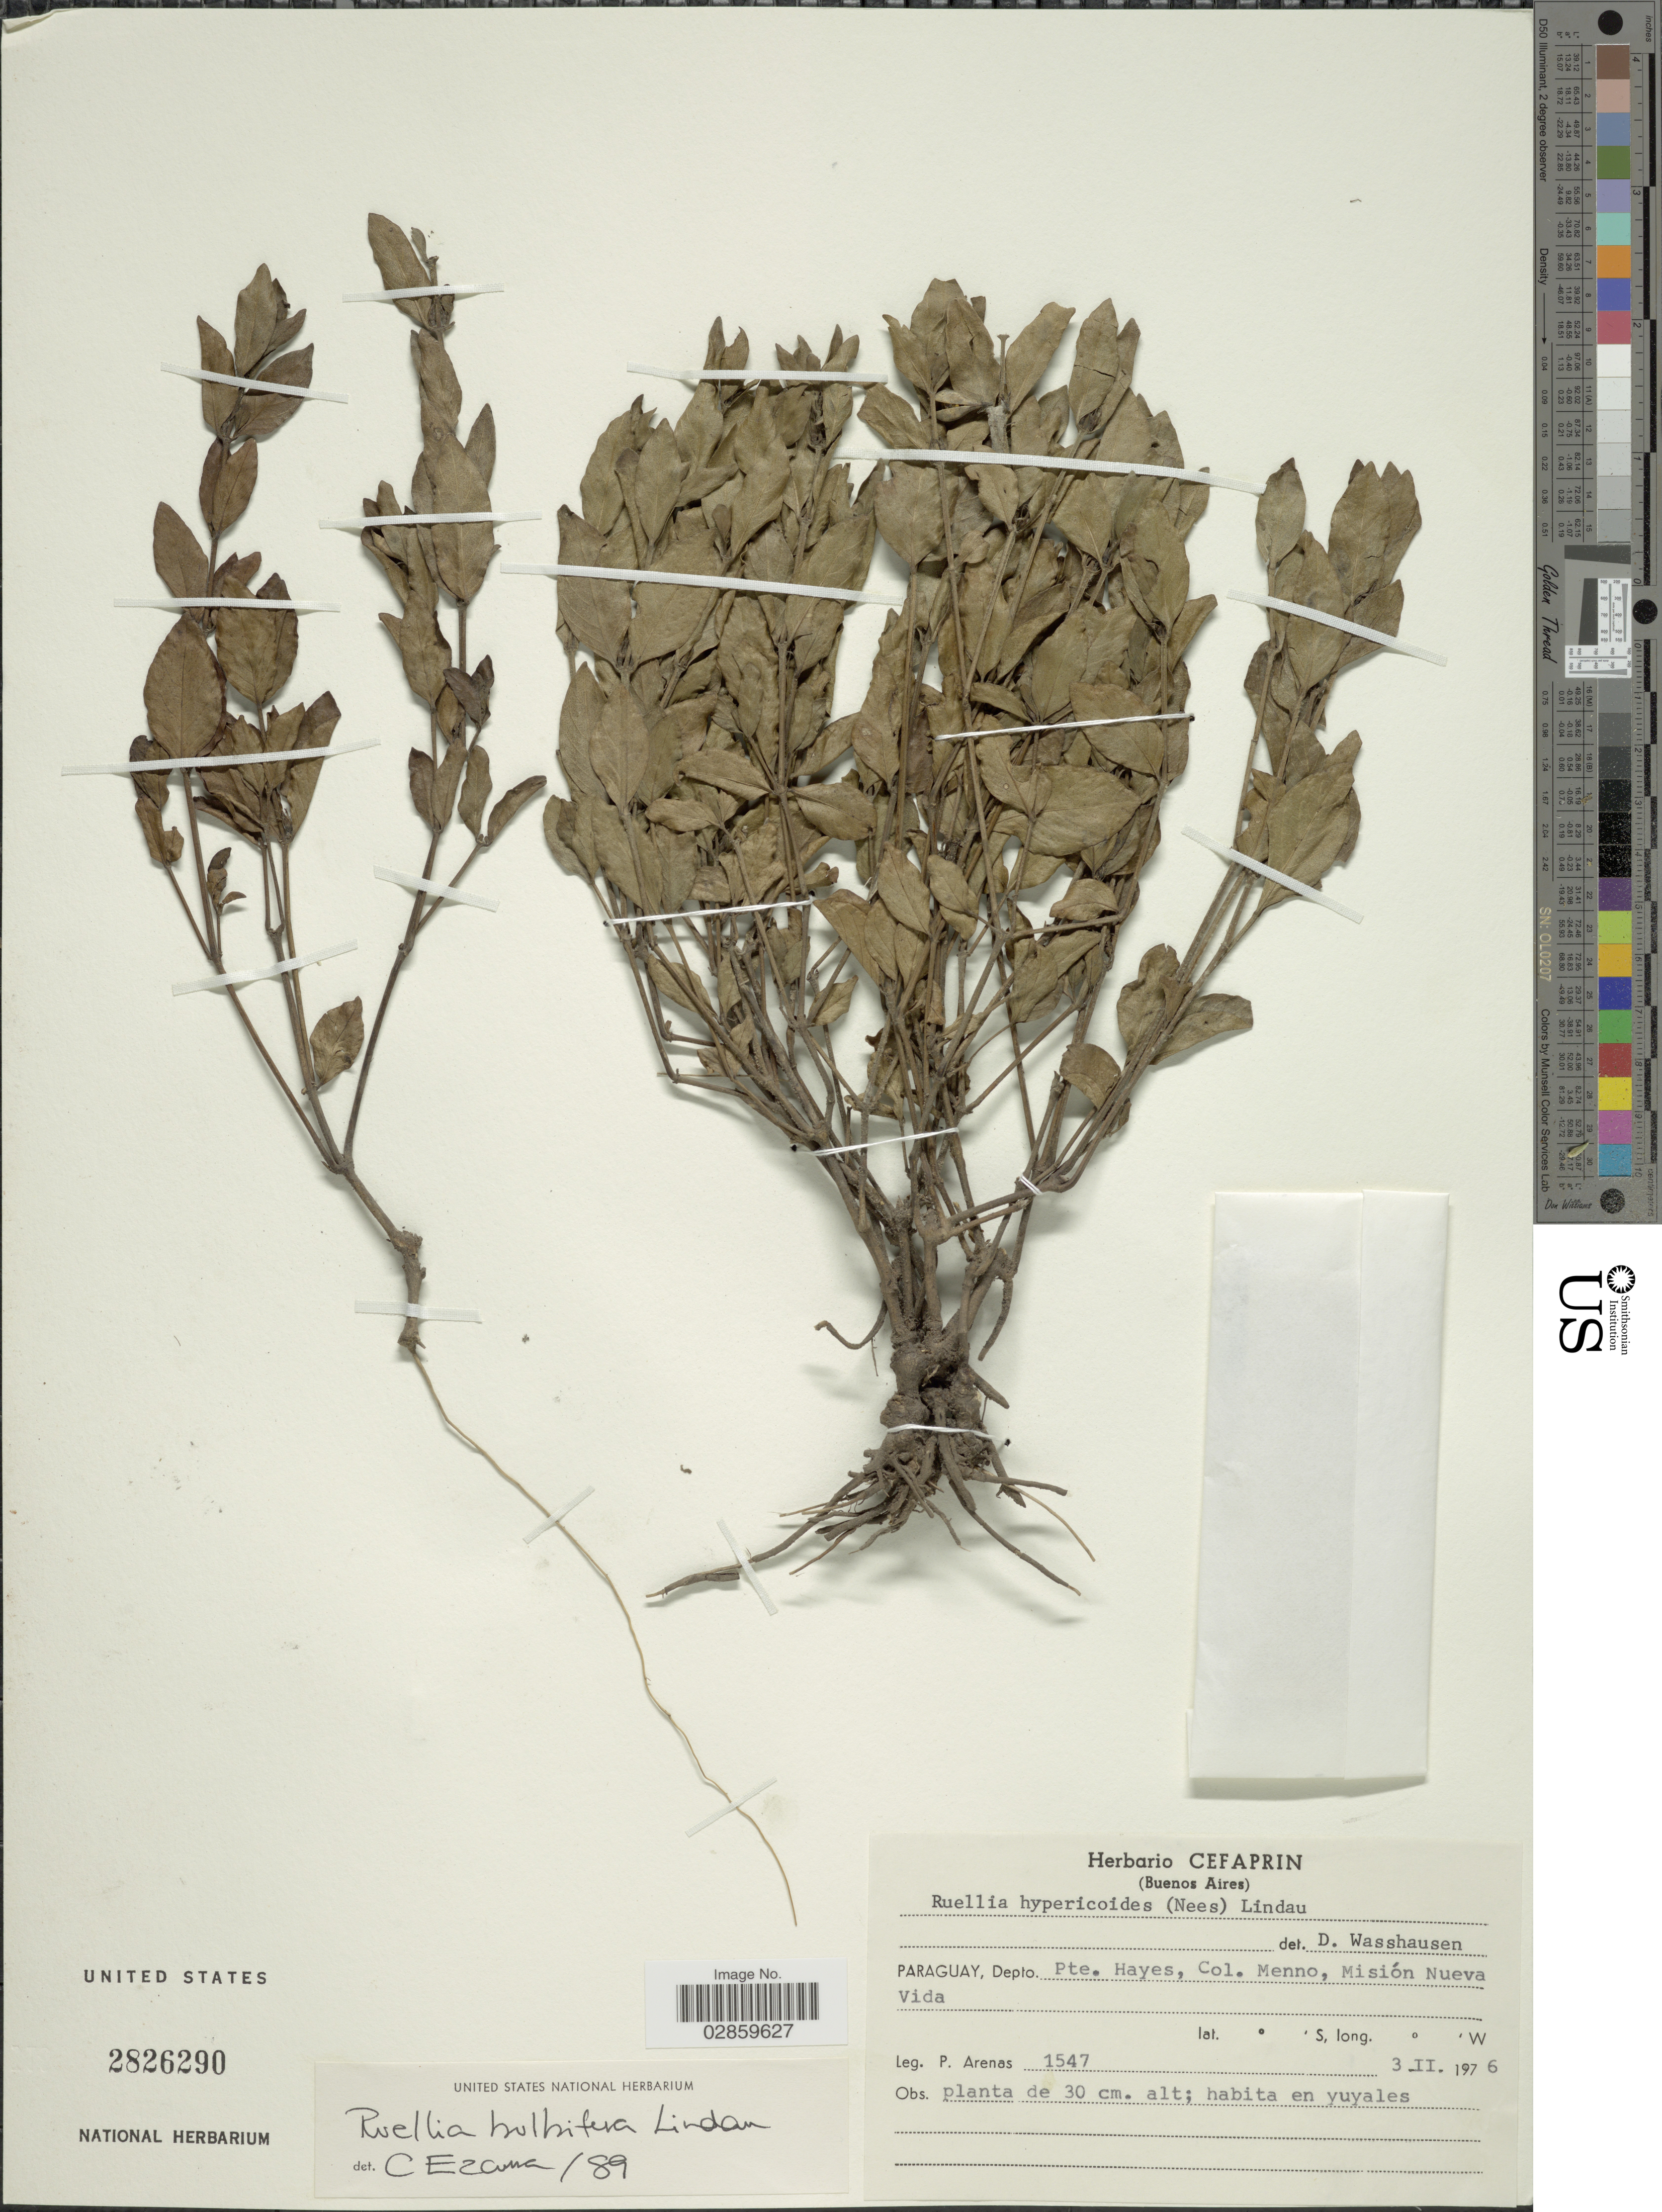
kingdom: Plantae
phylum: Tracheophyta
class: Magnoliopsida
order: Lamiales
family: Acanthaceae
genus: Ruellia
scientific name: Ruellia bulbifera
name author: Lindau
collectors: P. Arenas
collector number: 1547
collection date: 1976-02-03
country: Paraguay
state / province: Presidente Hayes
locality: Depto. Pte. Hayes, Col. Menno, Misión Nueva Vida.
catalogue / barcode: US 2826290